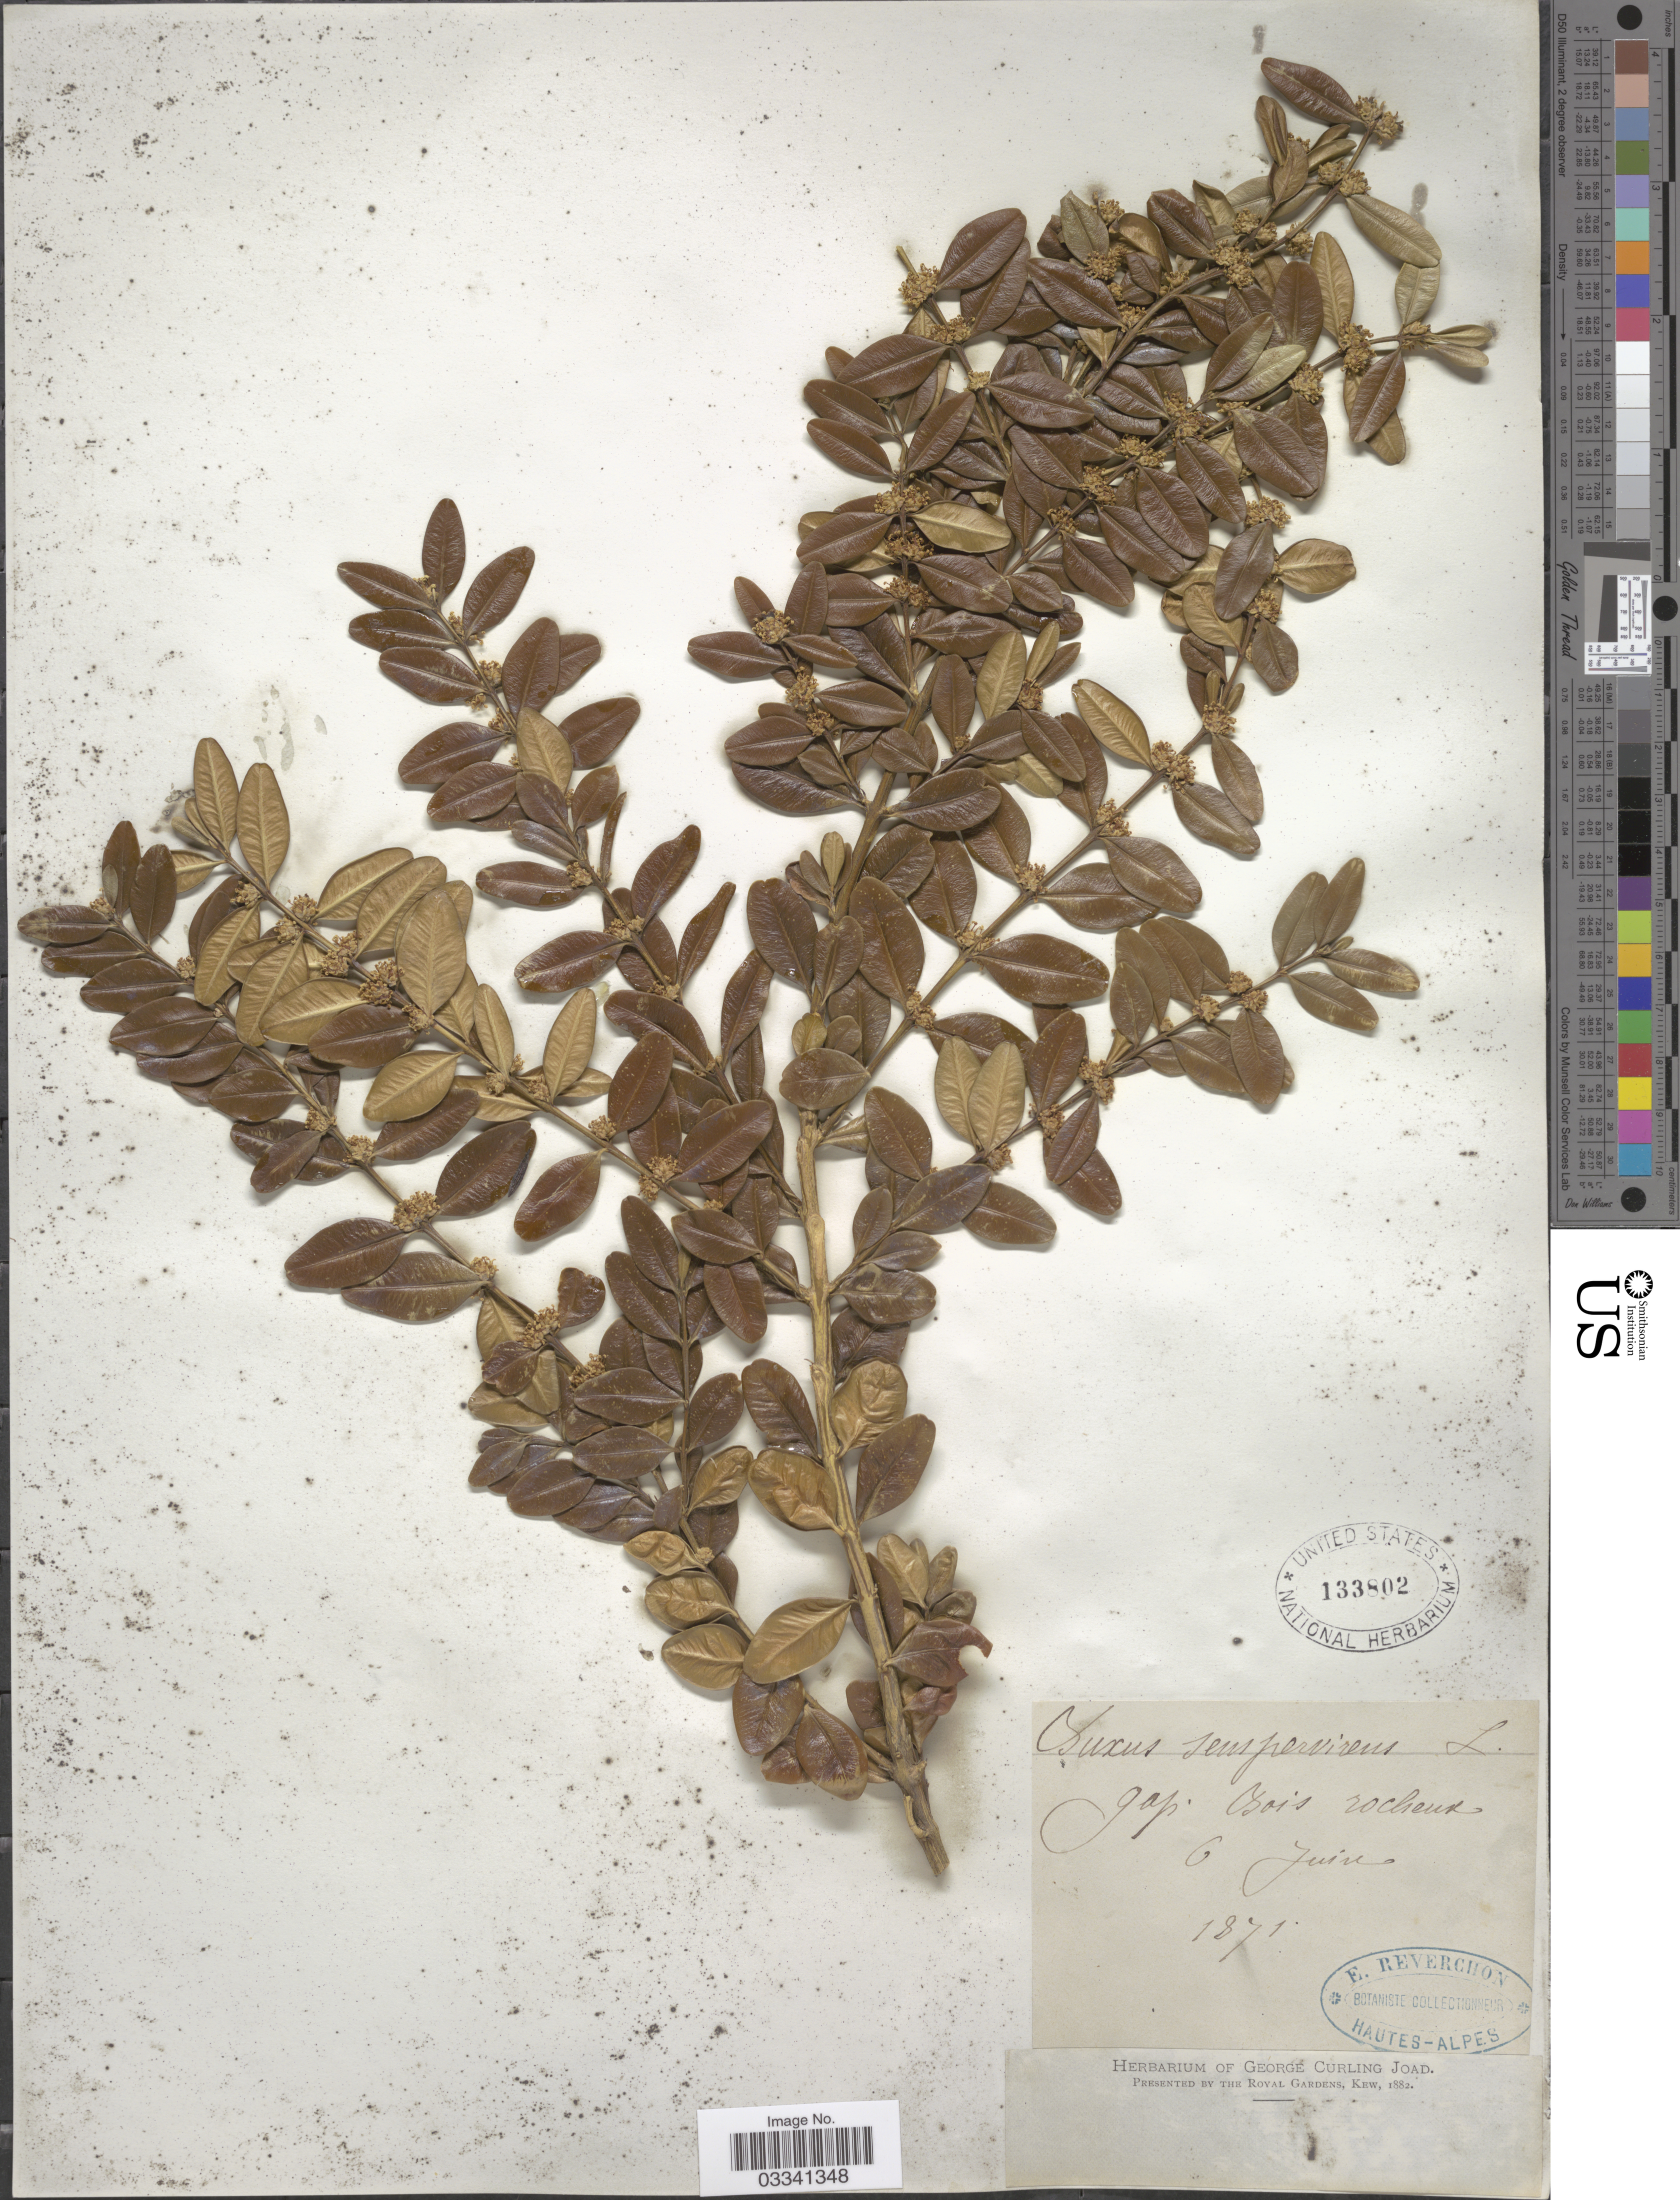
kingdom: Plantae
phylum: Tracheophyta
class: Magnoliopsida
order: Buxales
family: Buxaceae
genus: Buxus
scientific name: Buxus sempervirens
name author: L.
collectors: E. Reverchon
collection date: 1871-06-06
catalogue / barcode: US 133802